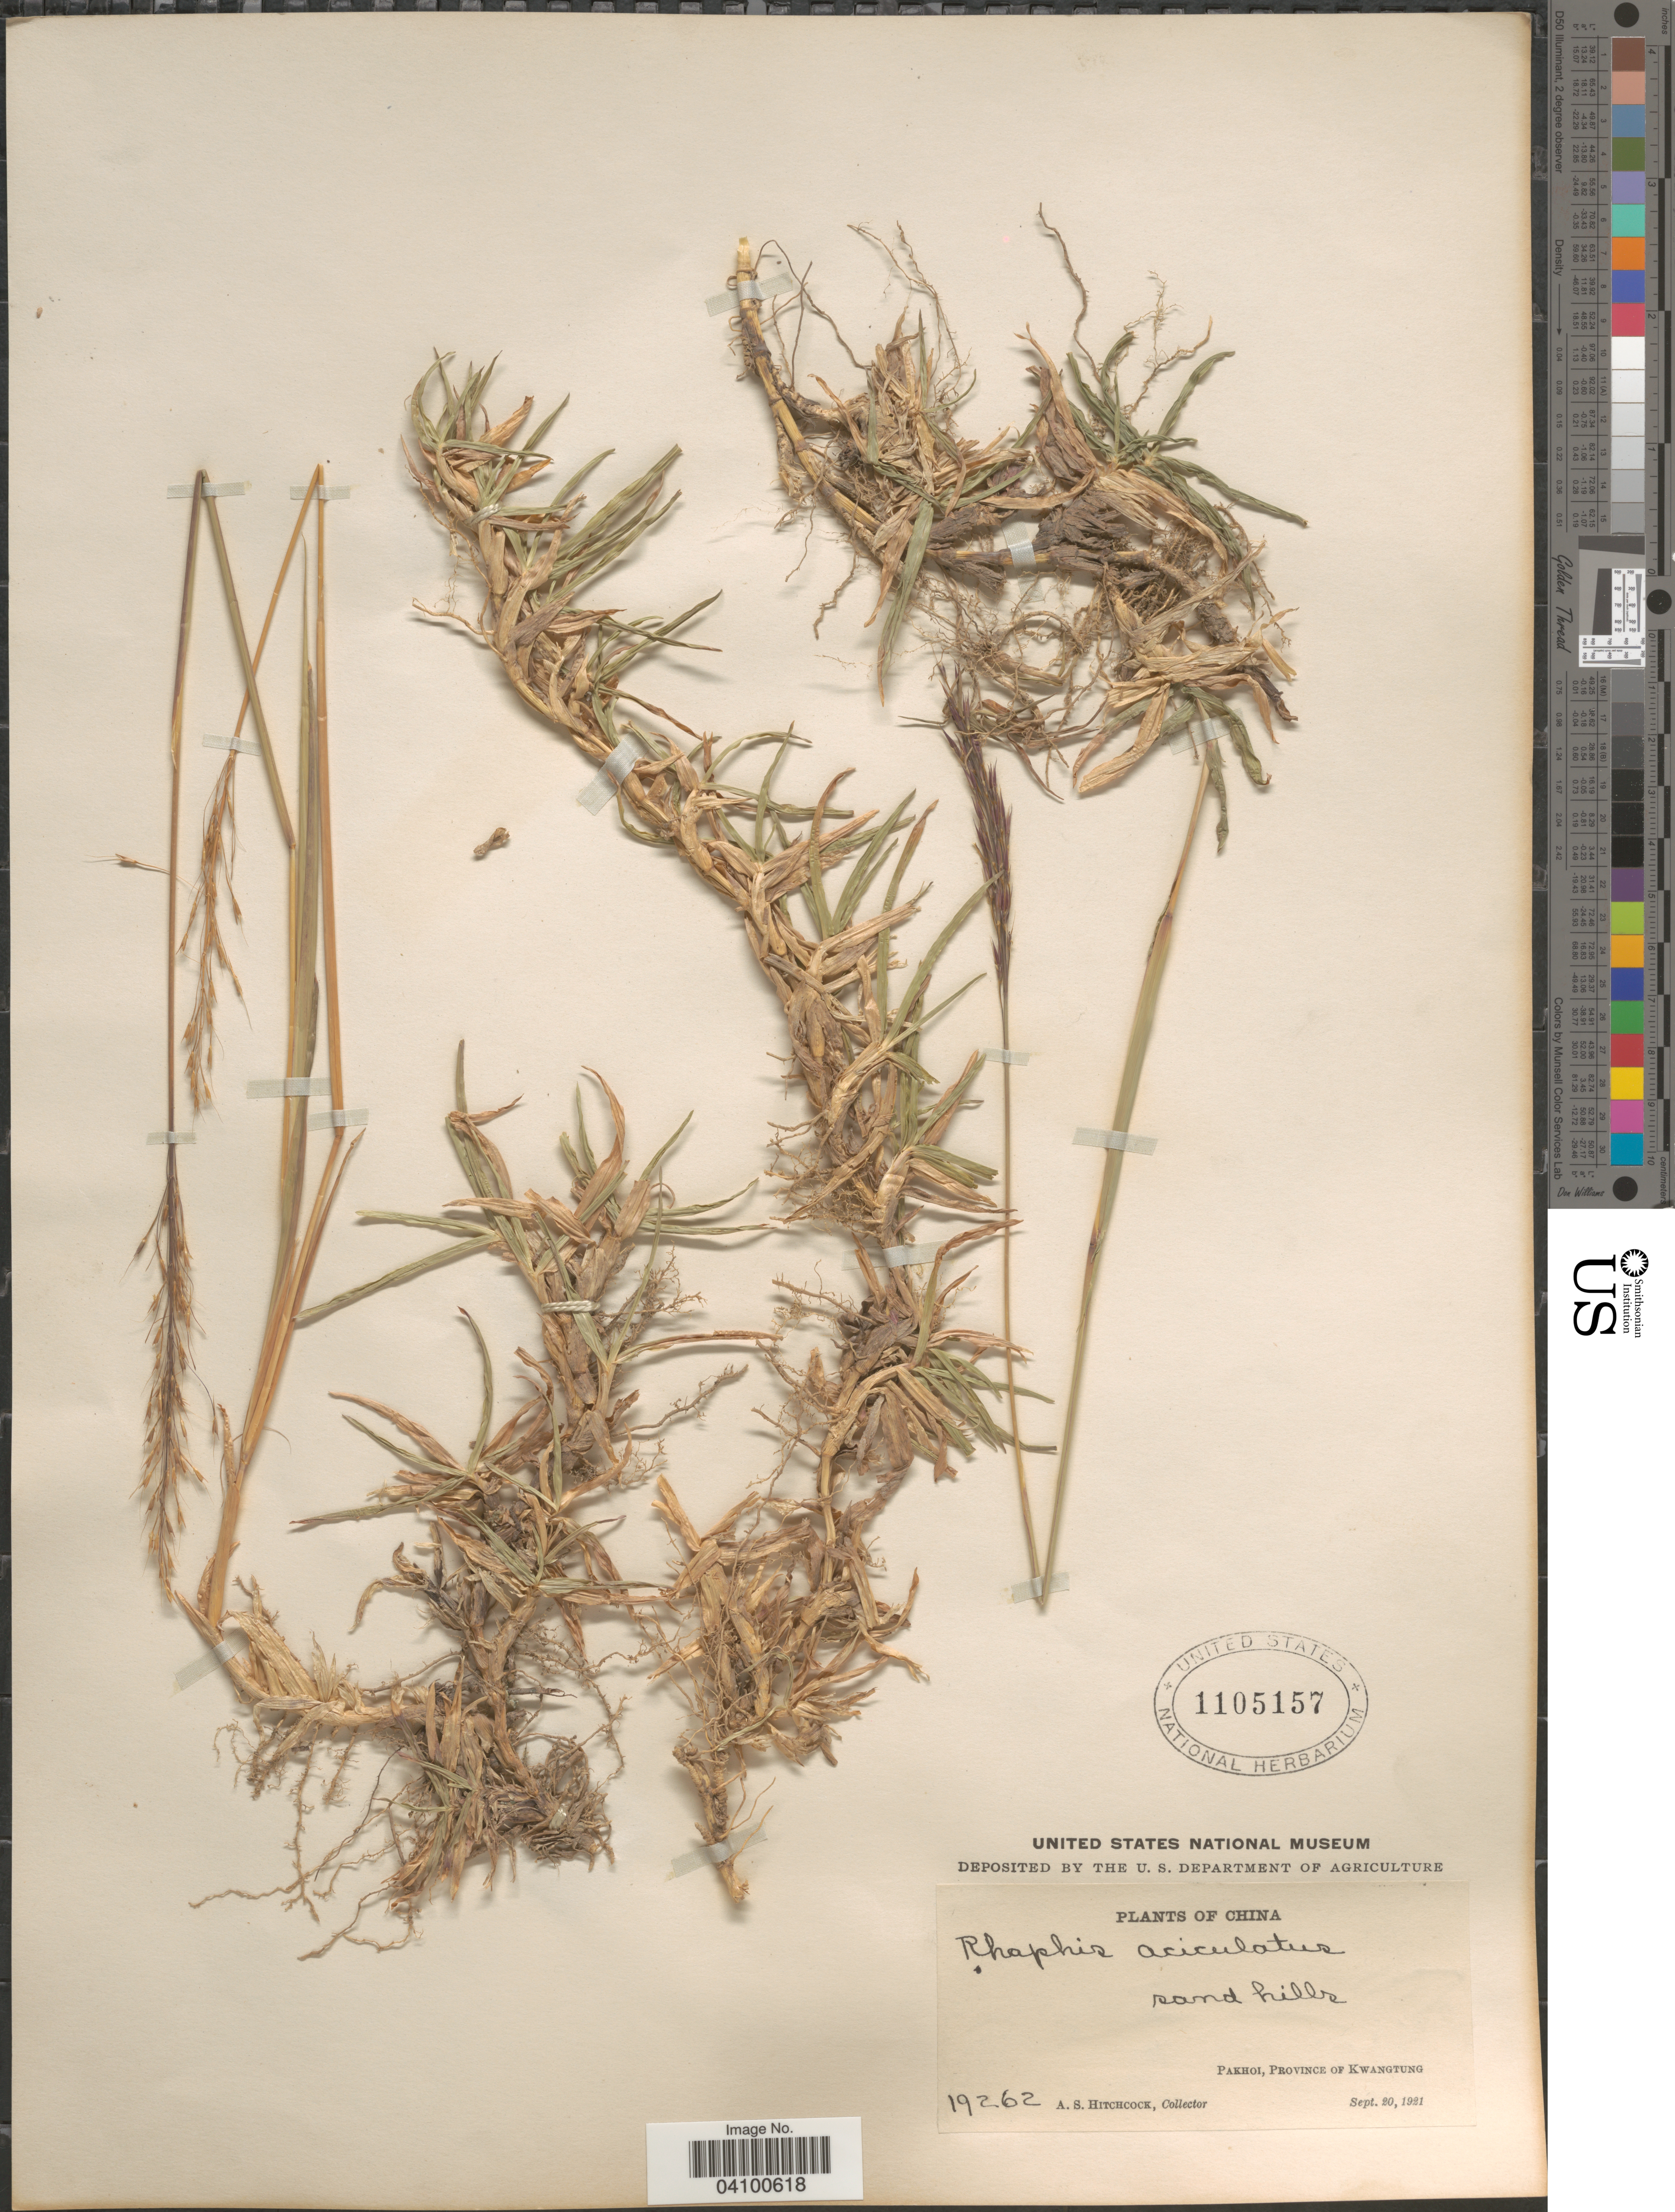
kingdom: Plantae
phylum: Tracheophyta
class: Liliopsida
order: Poales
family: Poaceae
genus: Chrysopogon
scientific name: Chrysopogon aciculatus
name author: (Retz.) Trin.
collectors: A. S. Hitchcock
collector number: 19262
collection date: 1921-09-20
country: China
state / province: Guangdong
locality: Pakhoi, Province of Kwangtung.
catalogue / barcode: US 1105157